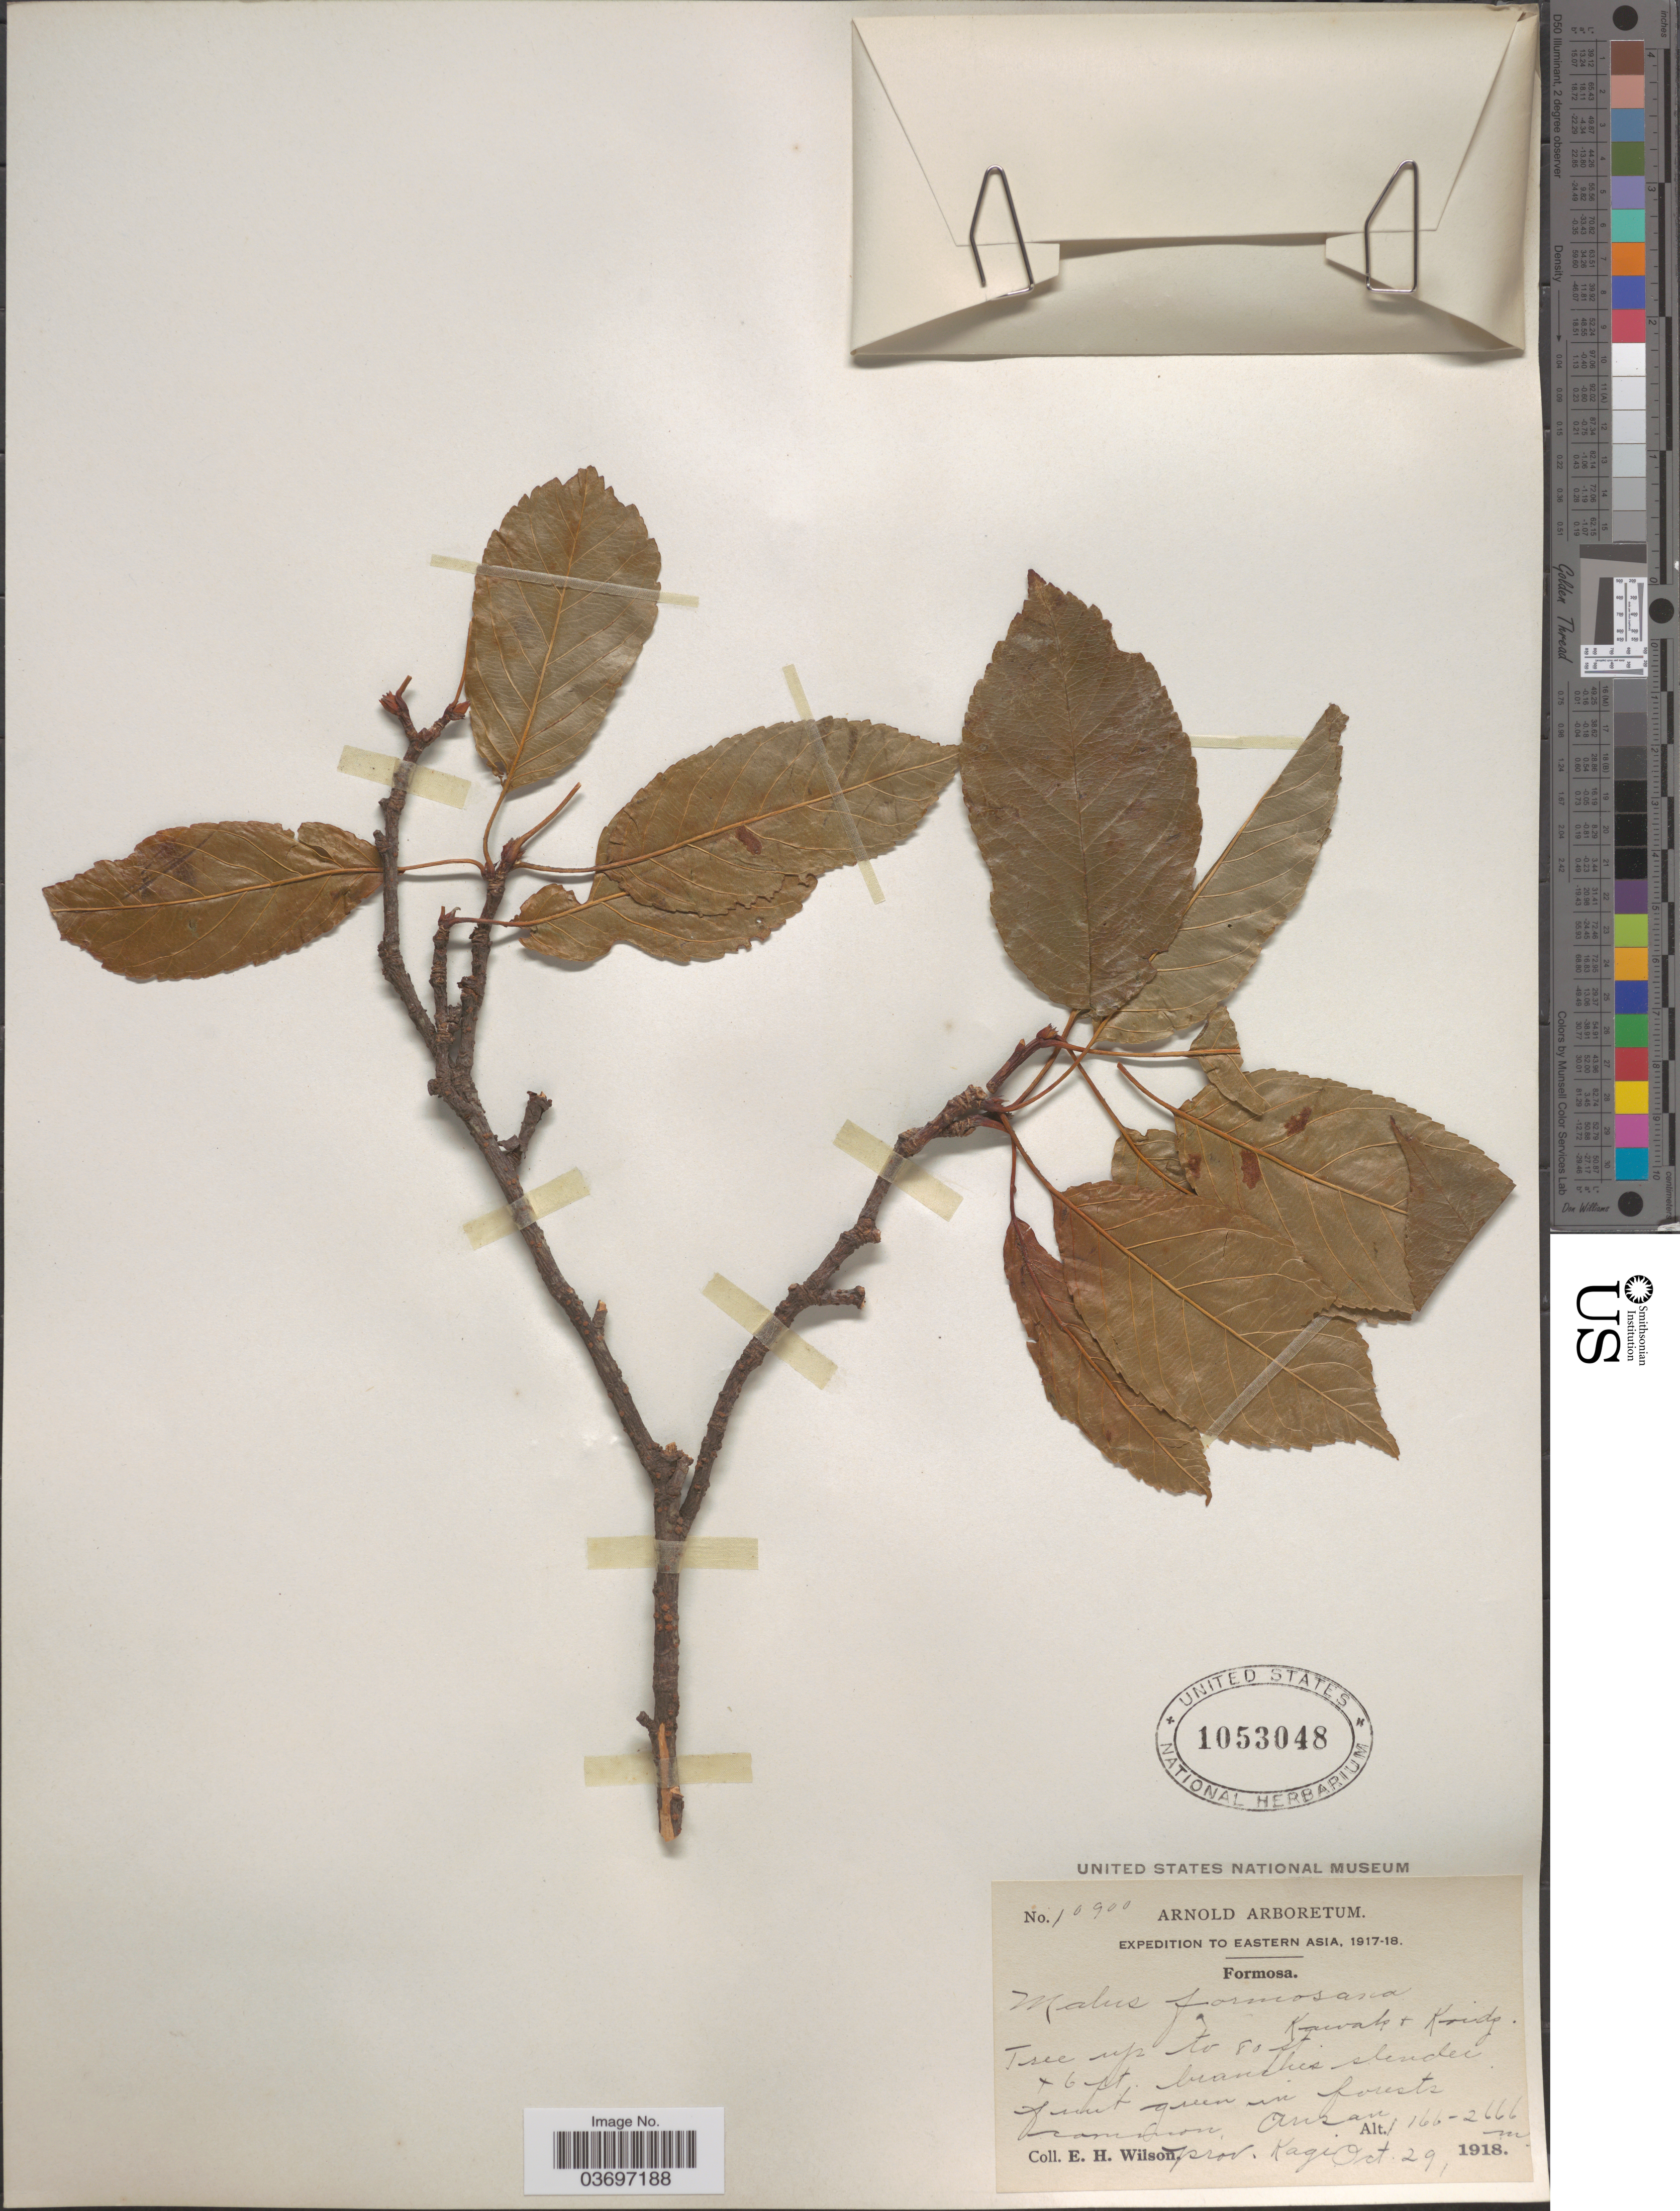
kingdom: Plantae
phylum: Tracheophyta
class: Magnoliopsida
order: Rosales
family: Rosaceae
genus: Malus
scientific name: Malus formosana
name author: Kawak. & Koidz.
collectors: E. Wilson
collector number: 10900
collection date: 1918-10-29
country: Taiwan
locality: Eastern Asia. Formosa. Arisan. Prov. Kagi.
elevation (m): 1166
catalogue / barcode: US 1053048